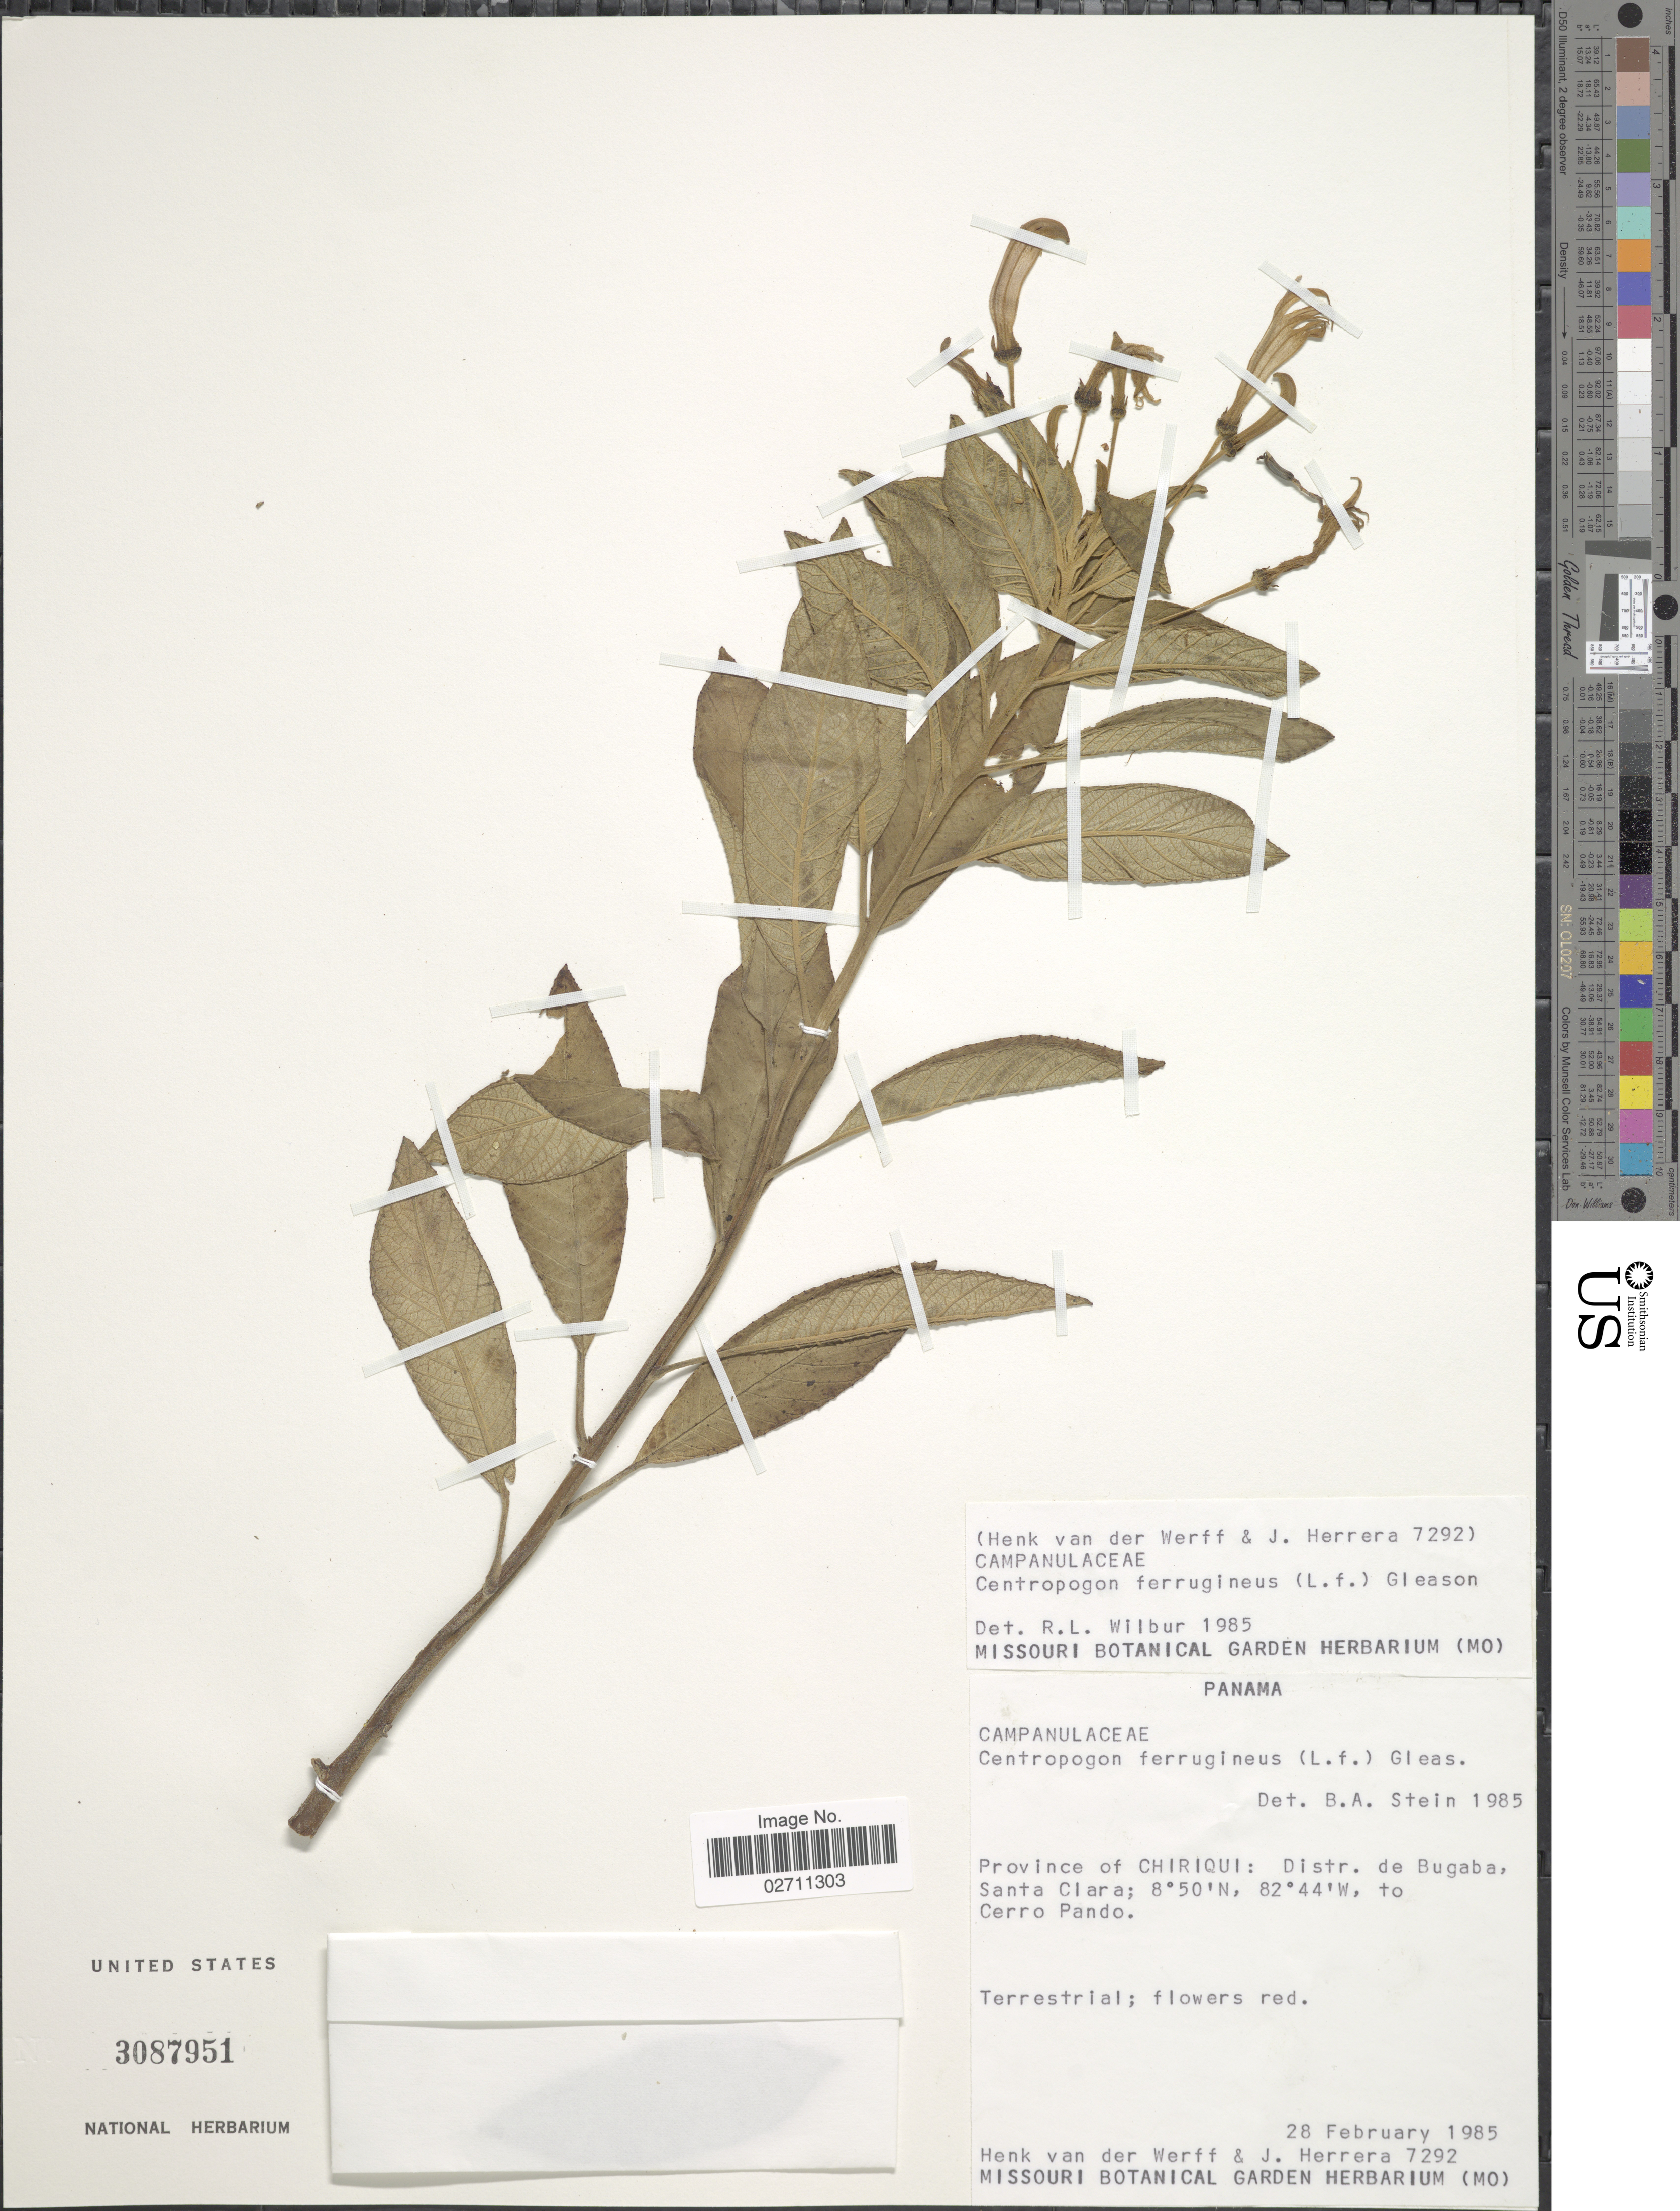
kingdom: Plantae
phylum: Tracheophyta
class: Magnoliopsida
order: Asterales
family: Campanulaceae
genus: Centropogon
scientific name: Centropogon ferrugineus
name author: (L. f.) Gleason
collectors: H. van der Werff & J. Herrera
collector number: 7292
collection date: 1985-02-28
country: Panama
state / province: Chiriqui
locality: Distr. de Bugaba, Santa Clara, Cerro Pando.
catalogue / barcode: US 3087951